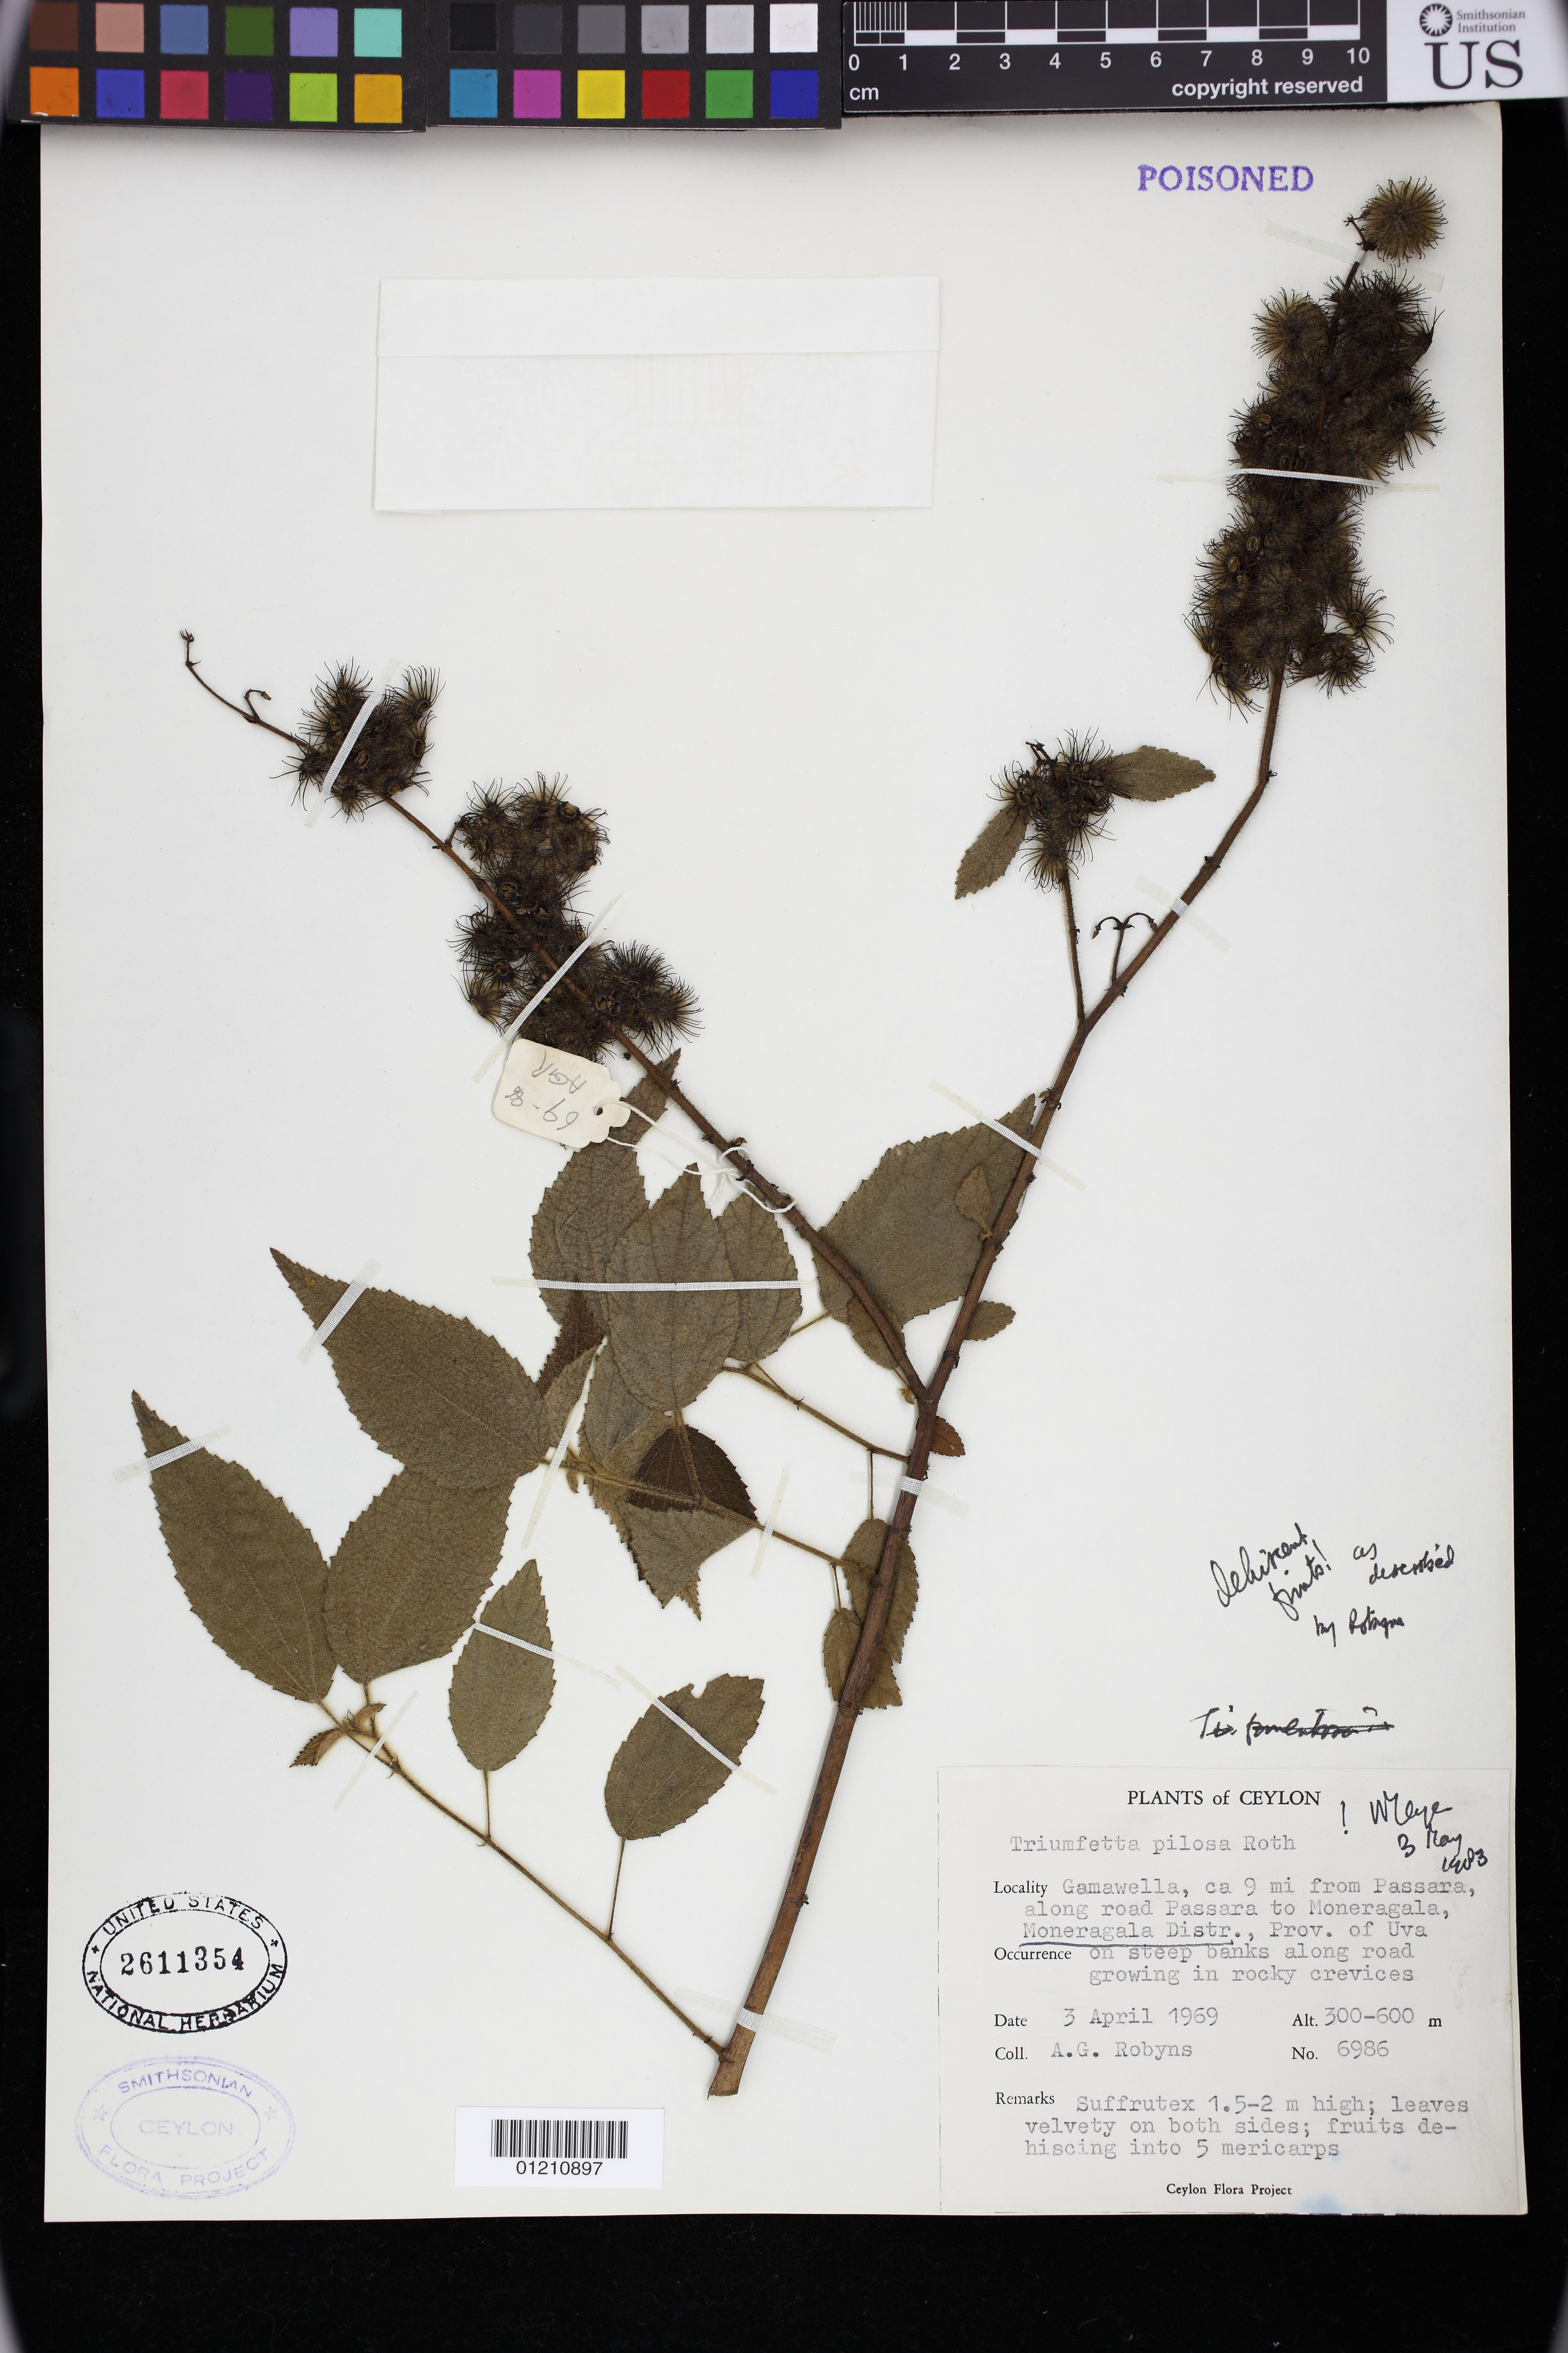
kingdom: Plantae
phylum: Tracheophyta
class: Magnoliopsida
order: Malvales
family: Malvaceae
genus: Triumfetta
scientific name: Triumfetta pilosa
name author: Roth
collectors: A. G. Robyns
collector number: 6986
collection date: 1969-04-03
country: Sri Lanka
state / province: Uva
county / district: Moneragala District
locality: Gamawella, ca 9 mi from Passara, along road Passara to Moneragala,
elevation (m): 300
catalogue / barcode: US 2611354